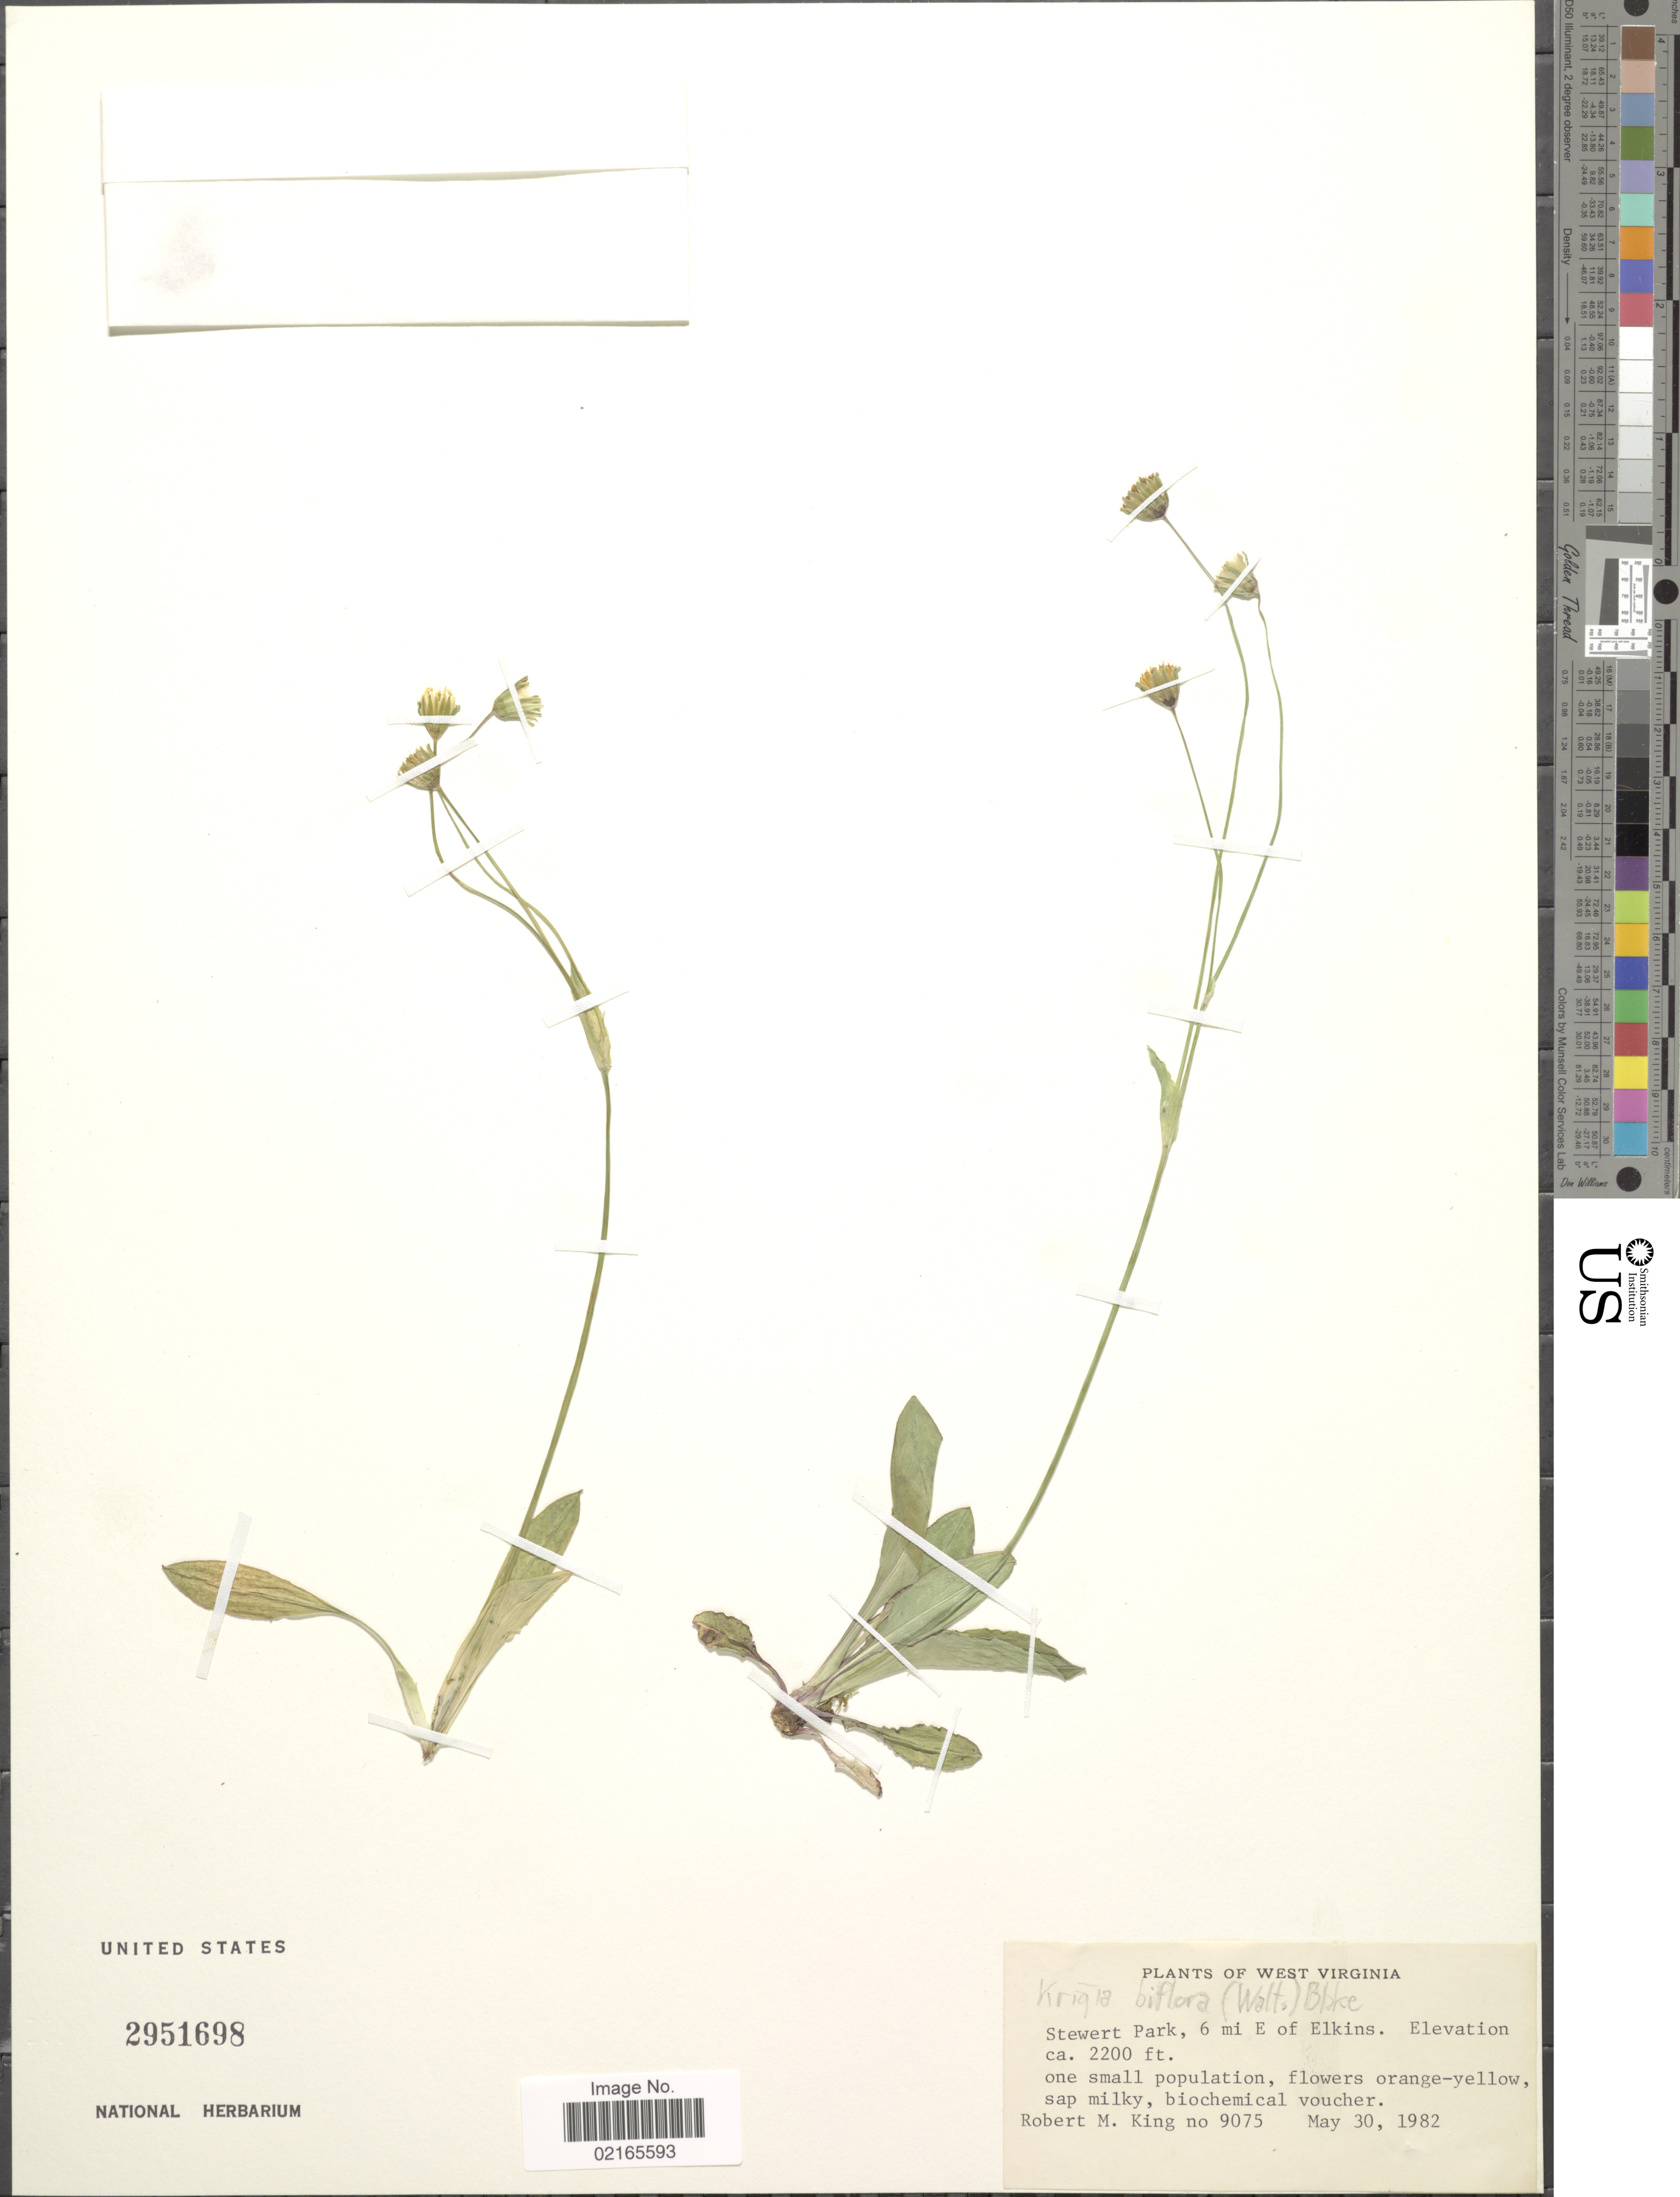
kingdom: Plantae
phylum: Tracheophyta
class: Magnoliopsida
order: Asterales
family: Asteraceae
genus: Krigia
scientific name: Krigia biflora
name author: (Walter) S.F. Blake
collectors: R. M. King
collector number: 9075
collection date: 1982-05-30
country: United States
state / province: West Virginia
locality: Stewart Park, 6 mi E of Elkins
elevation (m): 671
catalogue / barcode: US 2951698